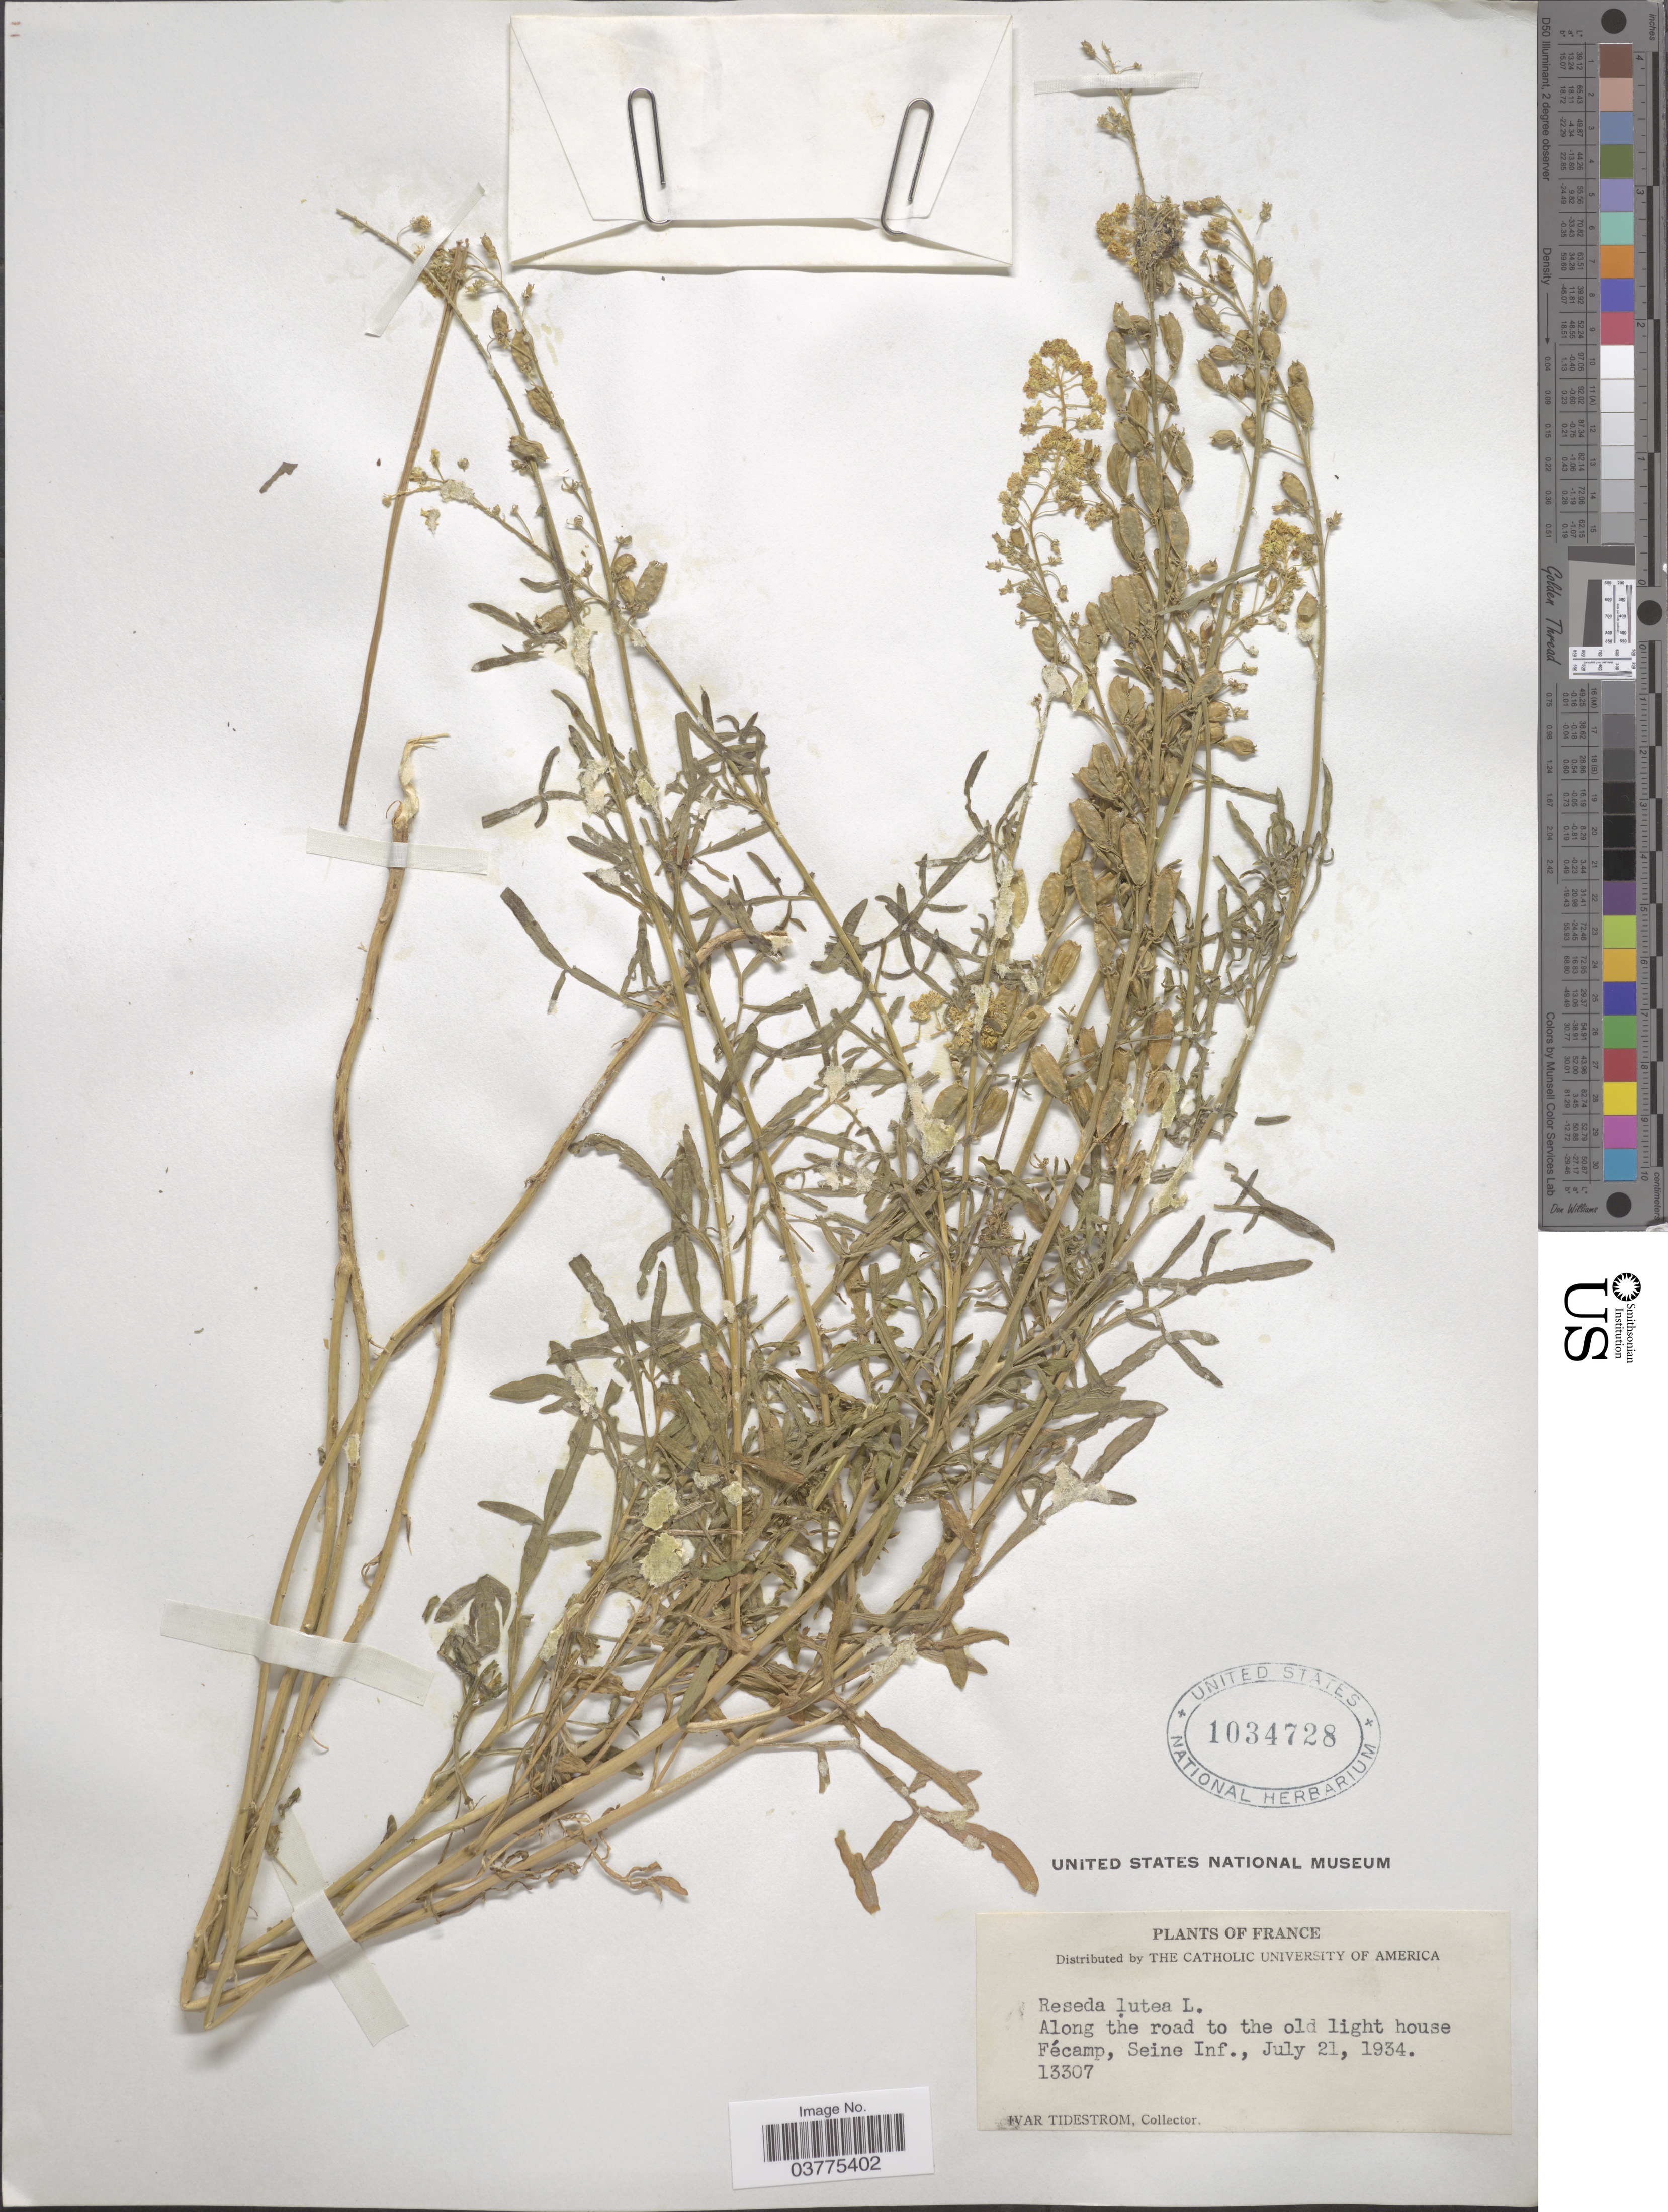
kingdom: Plantae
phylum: Tracheophyta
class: Magnoliopsida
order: Brassicales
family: Resedaceae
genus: Reseda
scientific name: Reseda lutea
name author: L.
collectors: I. F. Tidestrom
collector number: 13307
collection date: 1934-07-21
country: France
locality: Along the road to the old light house Fécamp, Seine Inf.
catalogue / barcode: US 1034728